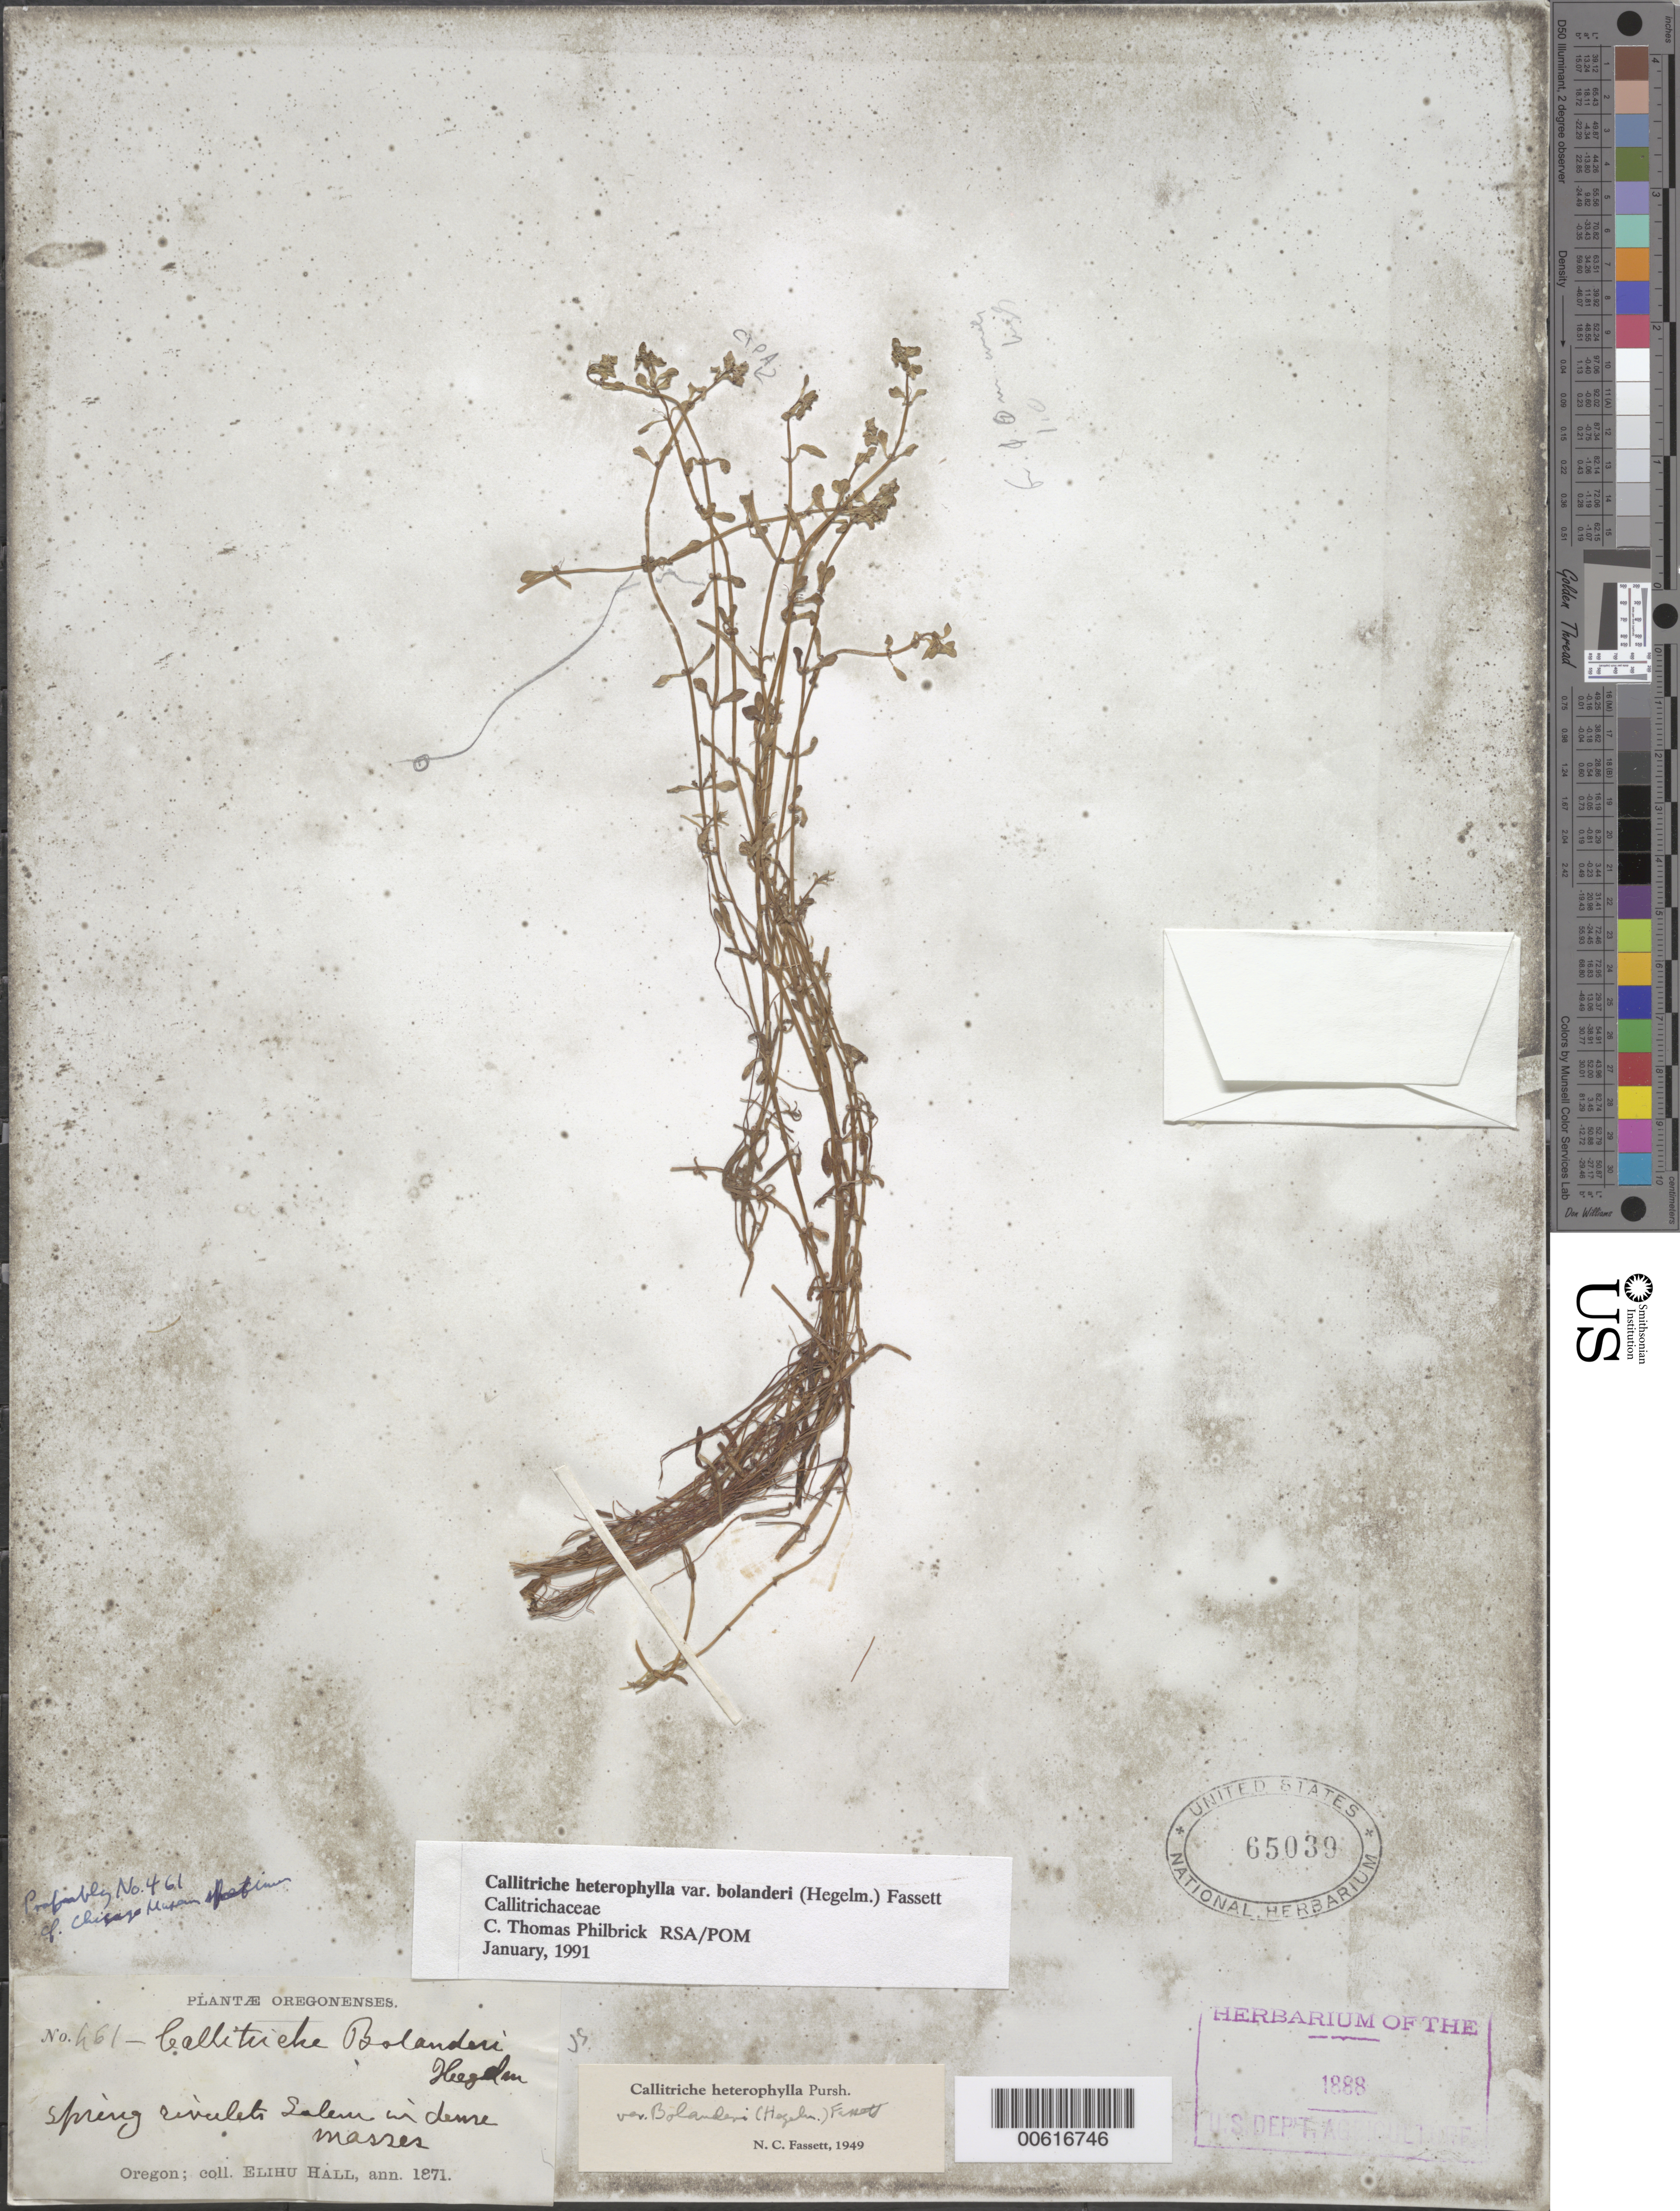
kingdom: Plantae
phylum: Tracheophyta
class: Magnoliopsida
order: Lamiales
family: Plantaginaceae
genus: Callitriche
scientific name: Callitriche heterophylla var. bolanderi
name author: (Hegelm.) Fassett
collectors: E. Hall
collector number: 461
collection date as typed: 1871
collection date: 1871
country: United States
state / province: Oregon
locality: Salem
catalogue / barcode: US 65039